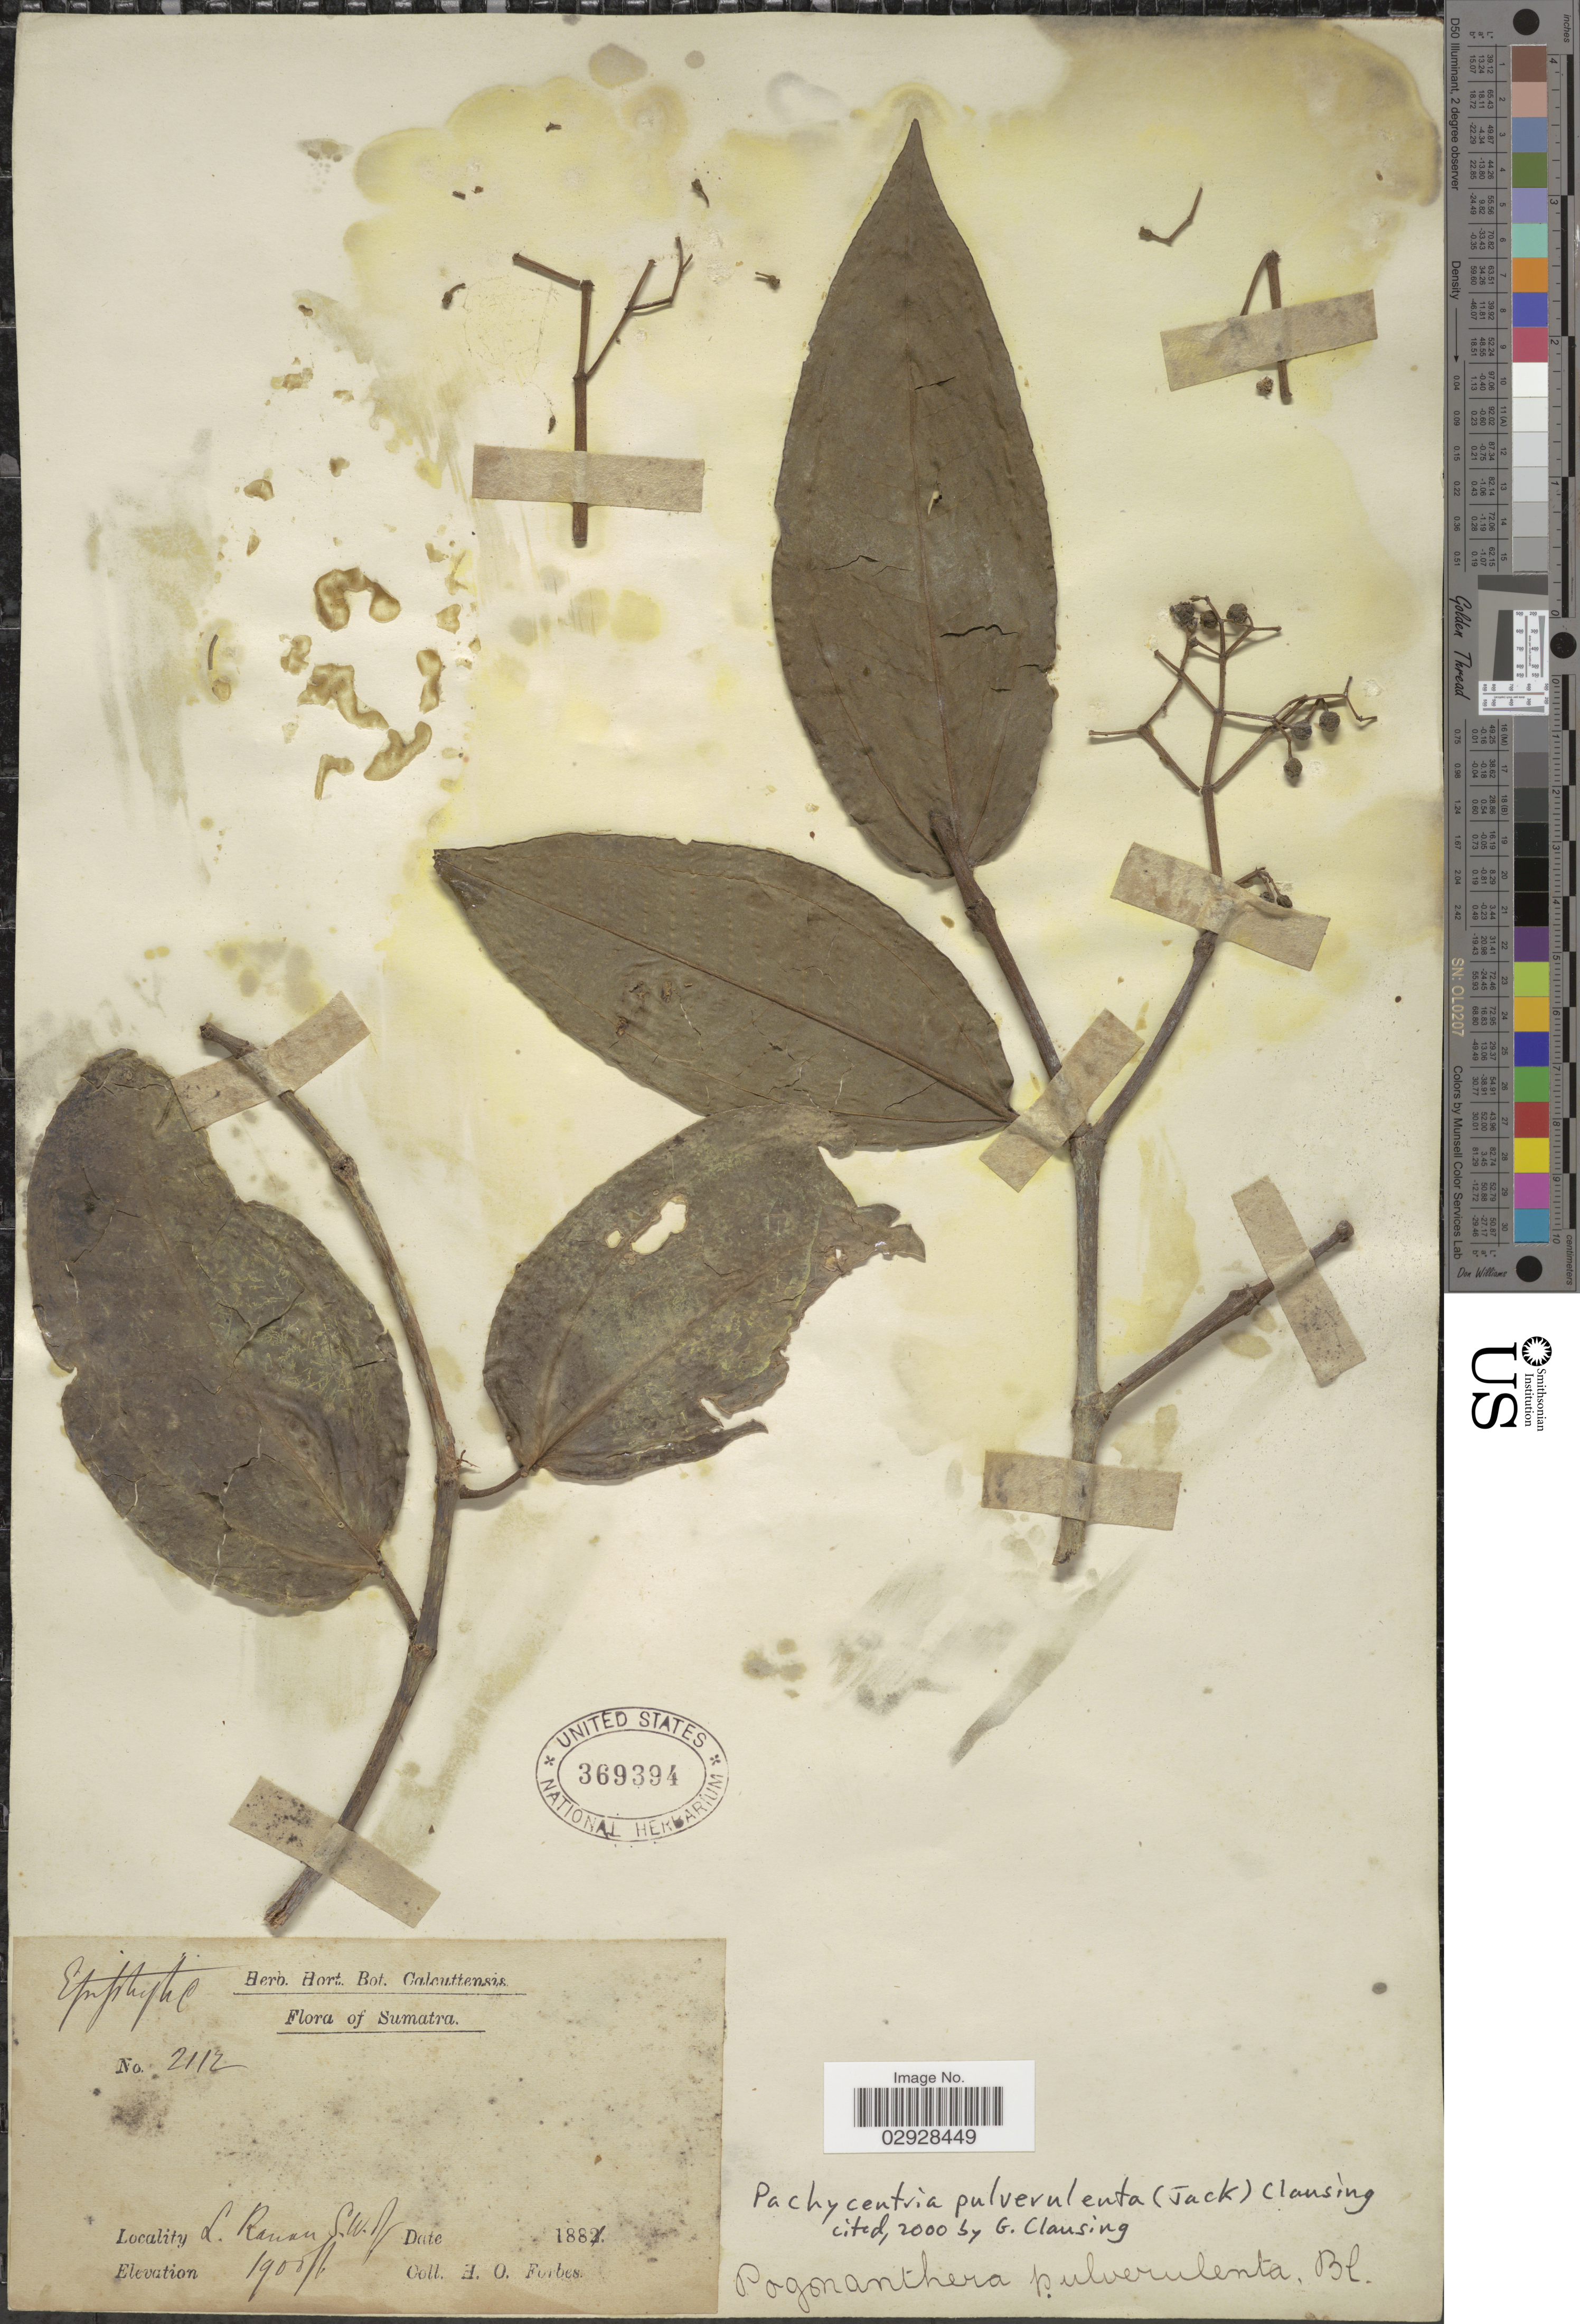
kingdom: Plantae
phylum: Tracheophyta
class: Magnoliopsida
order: Myrtales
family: Melastomataceae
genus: Pachycentria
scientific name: Pachycentria pulverulenta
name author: (Jack) Clausing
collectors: H. O. Forbes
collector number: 2112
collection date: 1881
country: Indonesia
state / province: Sumatra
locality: L. Ranan S.W.of .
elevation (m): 579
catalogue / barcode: US 369394